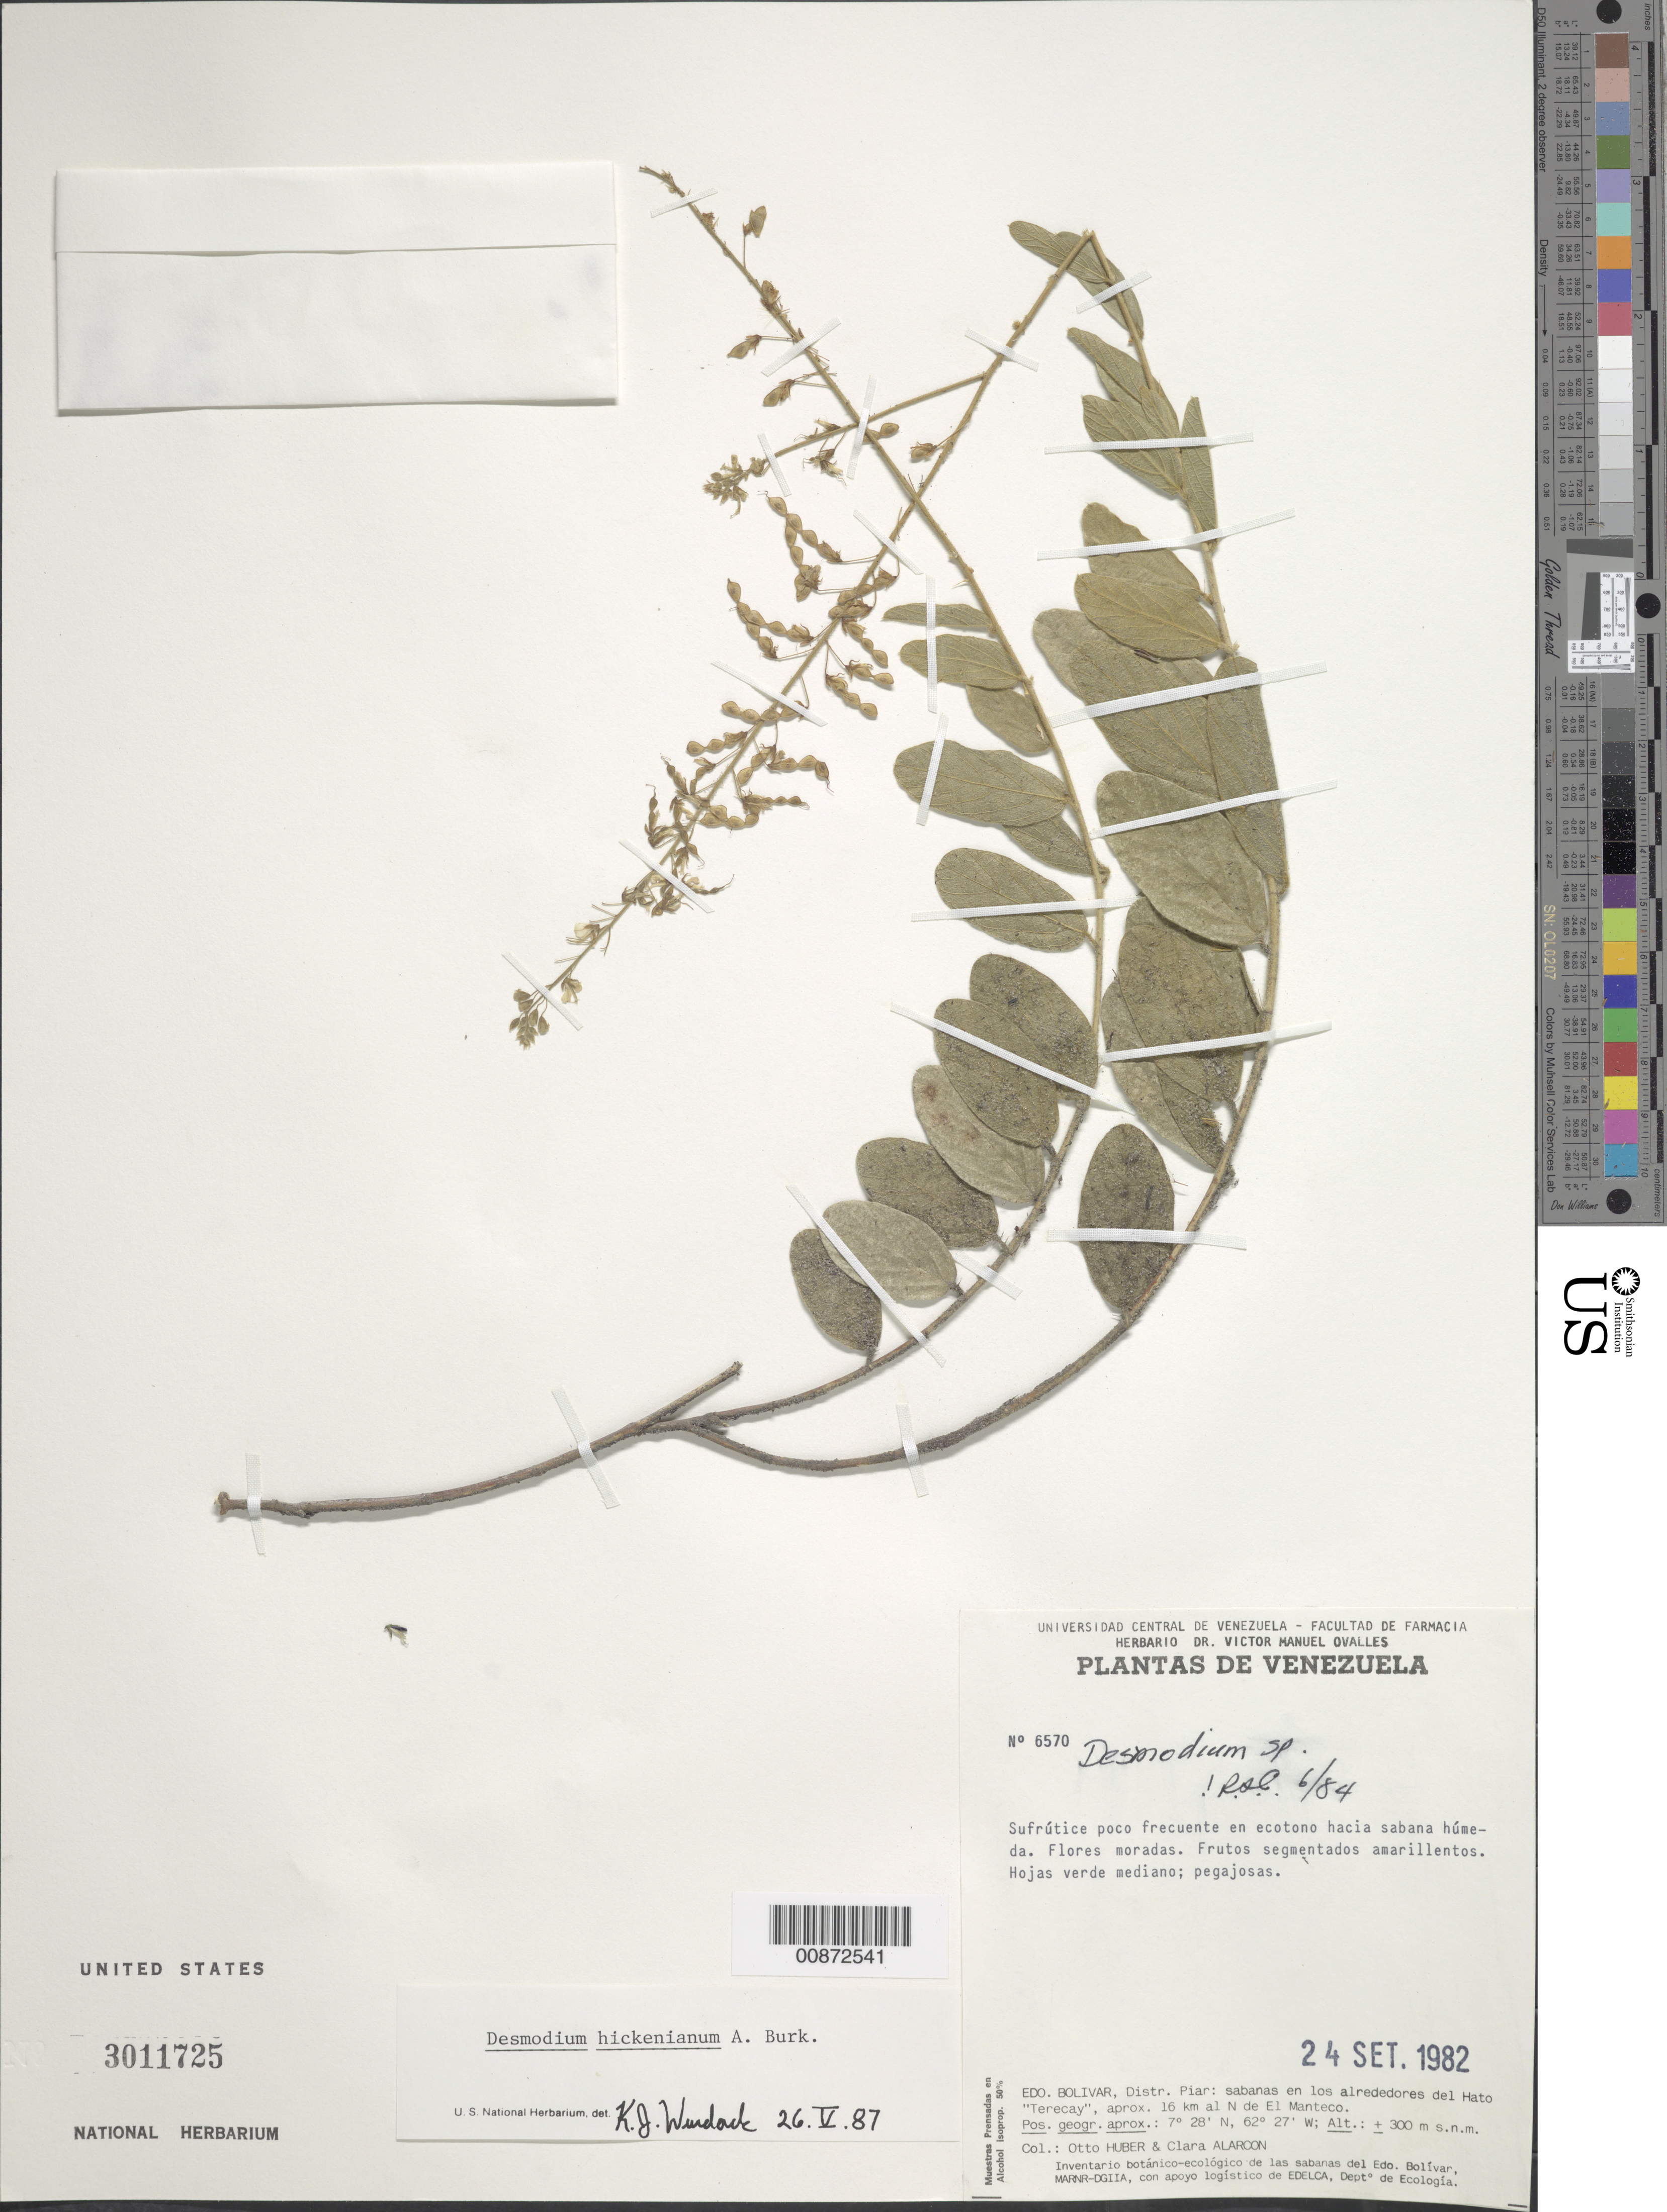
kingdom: Plantae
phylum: Tracheophyta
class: Magnoliopsida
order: Fabales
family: Fabaceae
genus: Desmodium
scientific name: Desmodium hickenianum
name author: Burkart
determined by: Wurdack, Kenneth J., (US), Smithsonian Institution - National Museum of Natural History (UNITED STATES)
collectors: O. Huber & C. Alarcon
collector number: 6570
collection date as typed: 24-Sep-82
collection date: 1982-09-24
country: Venezuela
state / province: Bolívar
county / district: Piar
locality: Hato "Terecay", aprox. 16 km N de El Manteco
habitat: Sabanas; en ecotono hacia sabana húmeda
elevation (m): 300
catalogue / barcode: US 3011725